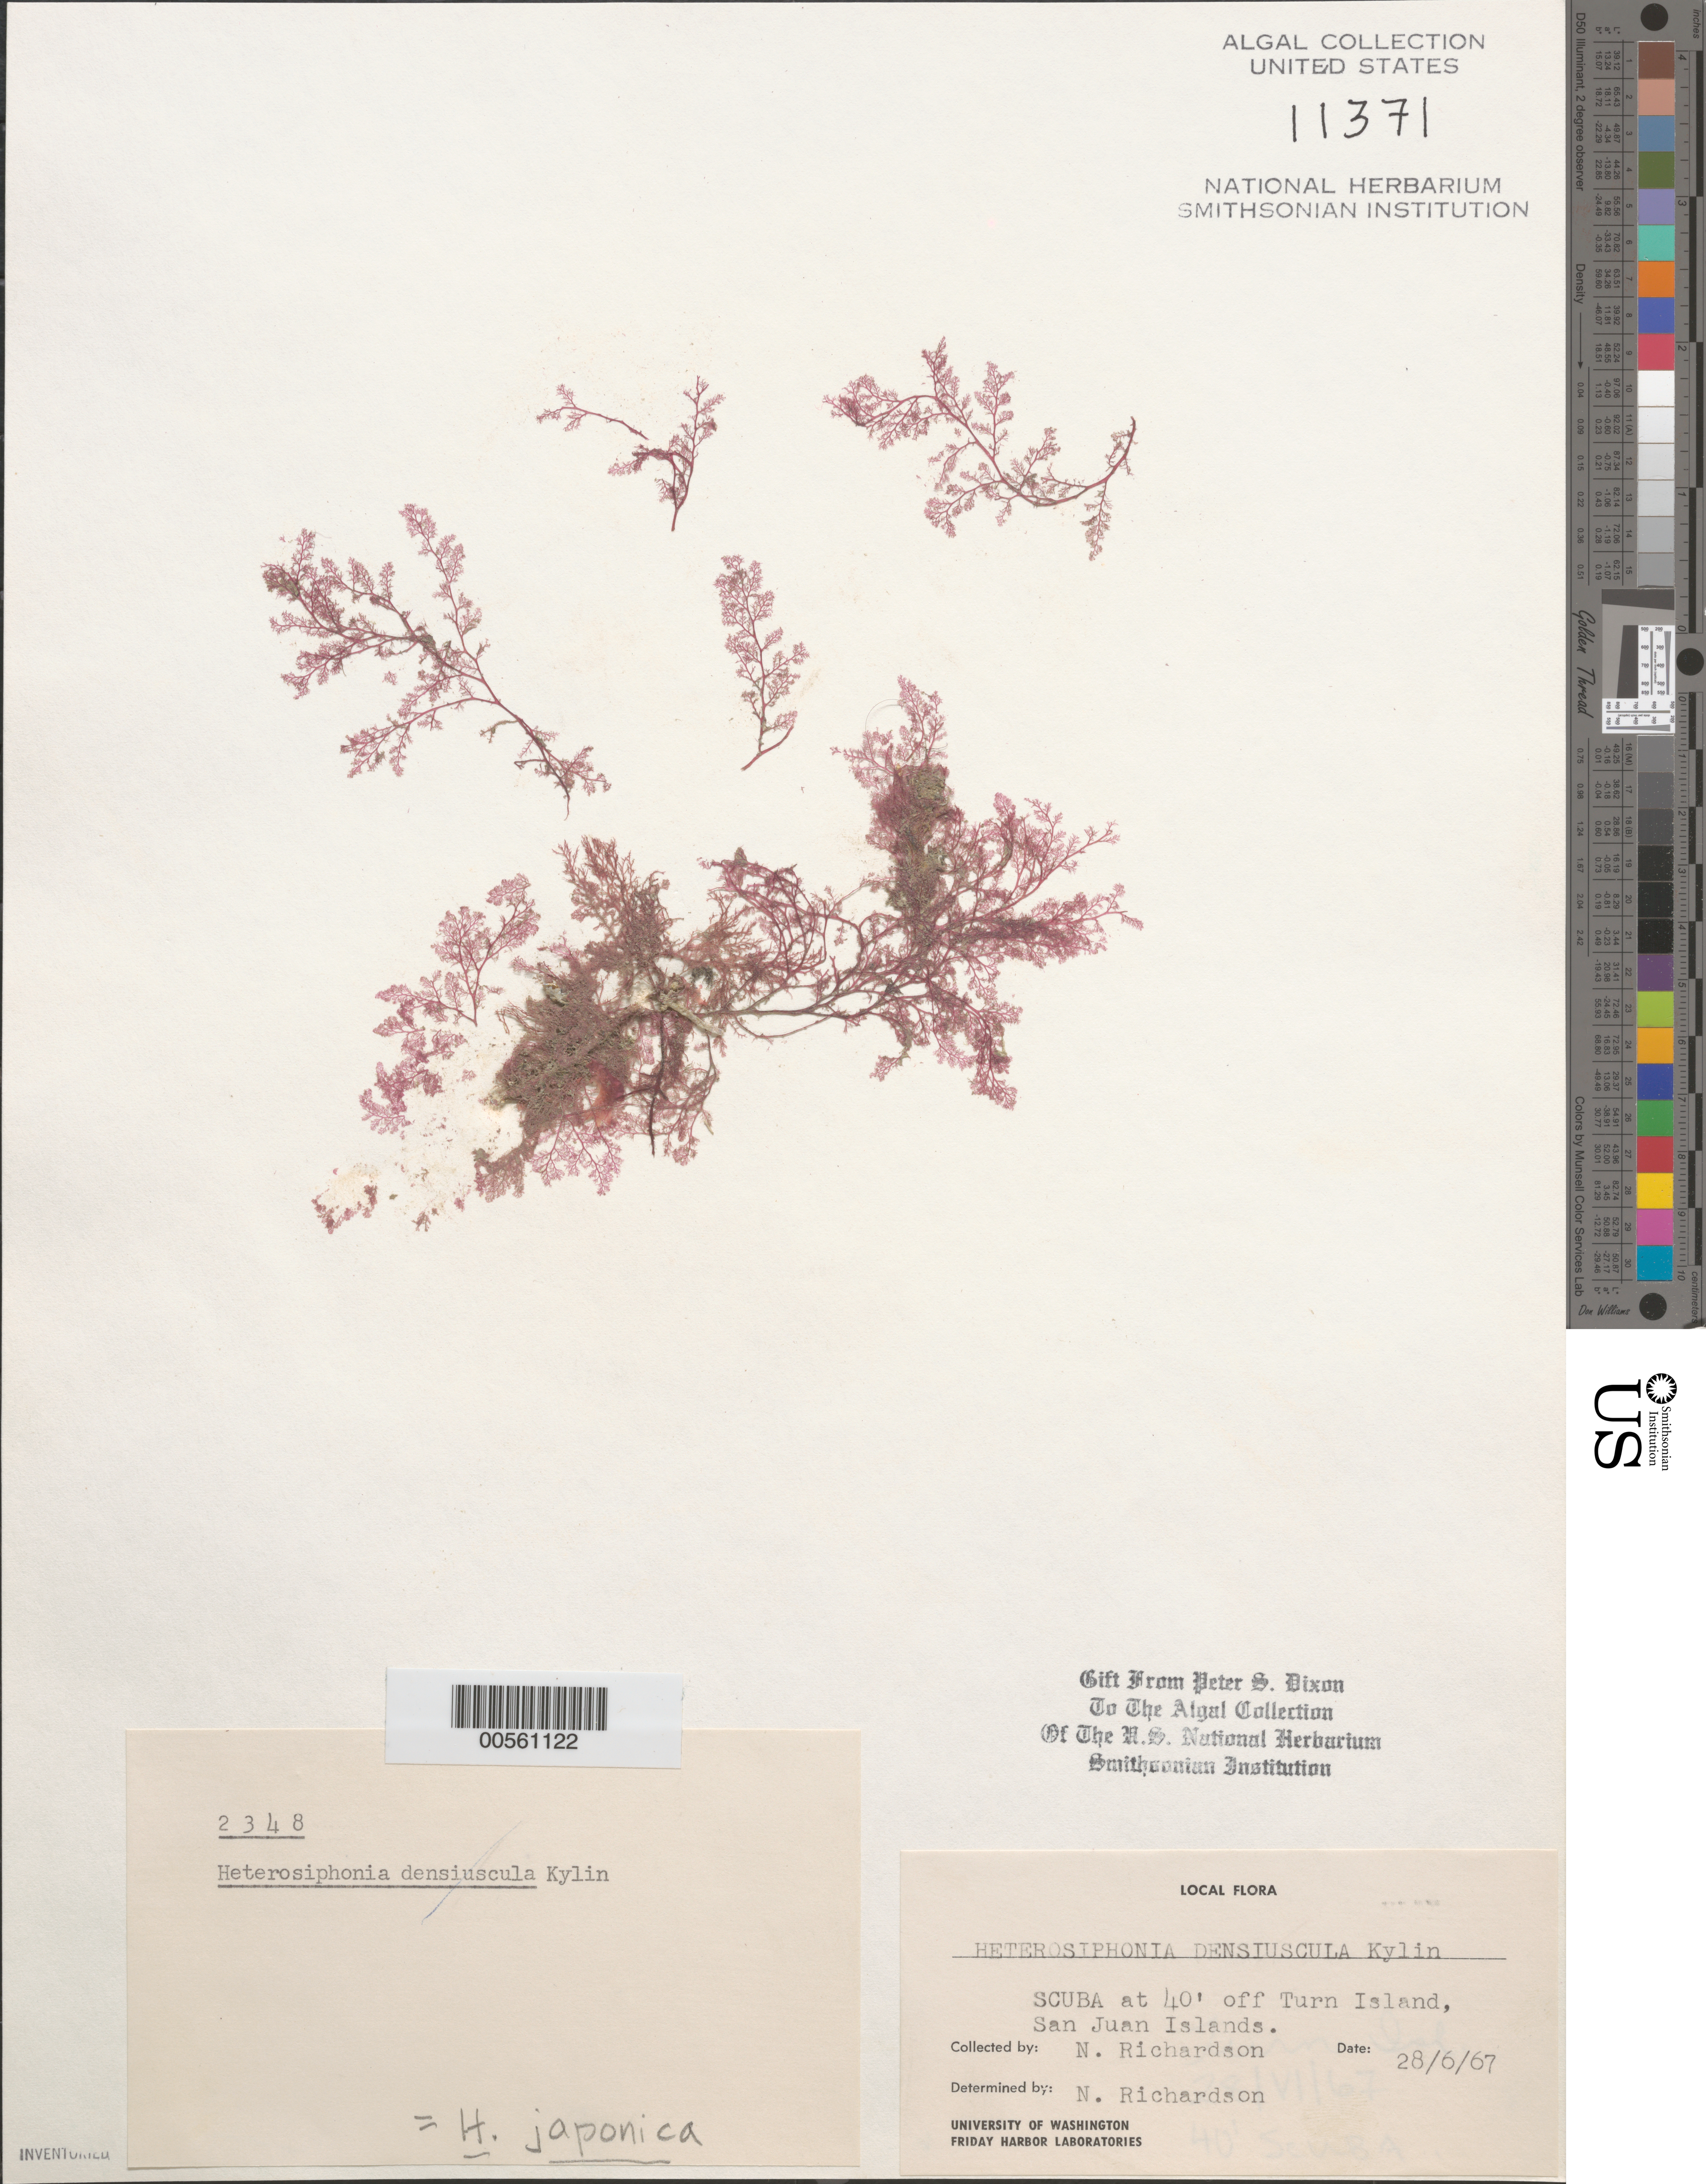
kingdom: Plantae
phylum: Rhodophyta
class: Florideophyceae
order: Ceramiales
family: Dasyaceae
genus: Dasysiphonia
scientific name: Dasysiphonia japonica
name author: (Yendo) H.-S. Kim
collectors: N. Richardson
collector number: PSD 2348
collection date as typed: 28 Jun 1967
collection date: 1967-06-28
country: United States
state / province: Washington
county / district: San Juan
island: Turn Island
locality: Off Turn Island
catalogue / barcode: US 11371